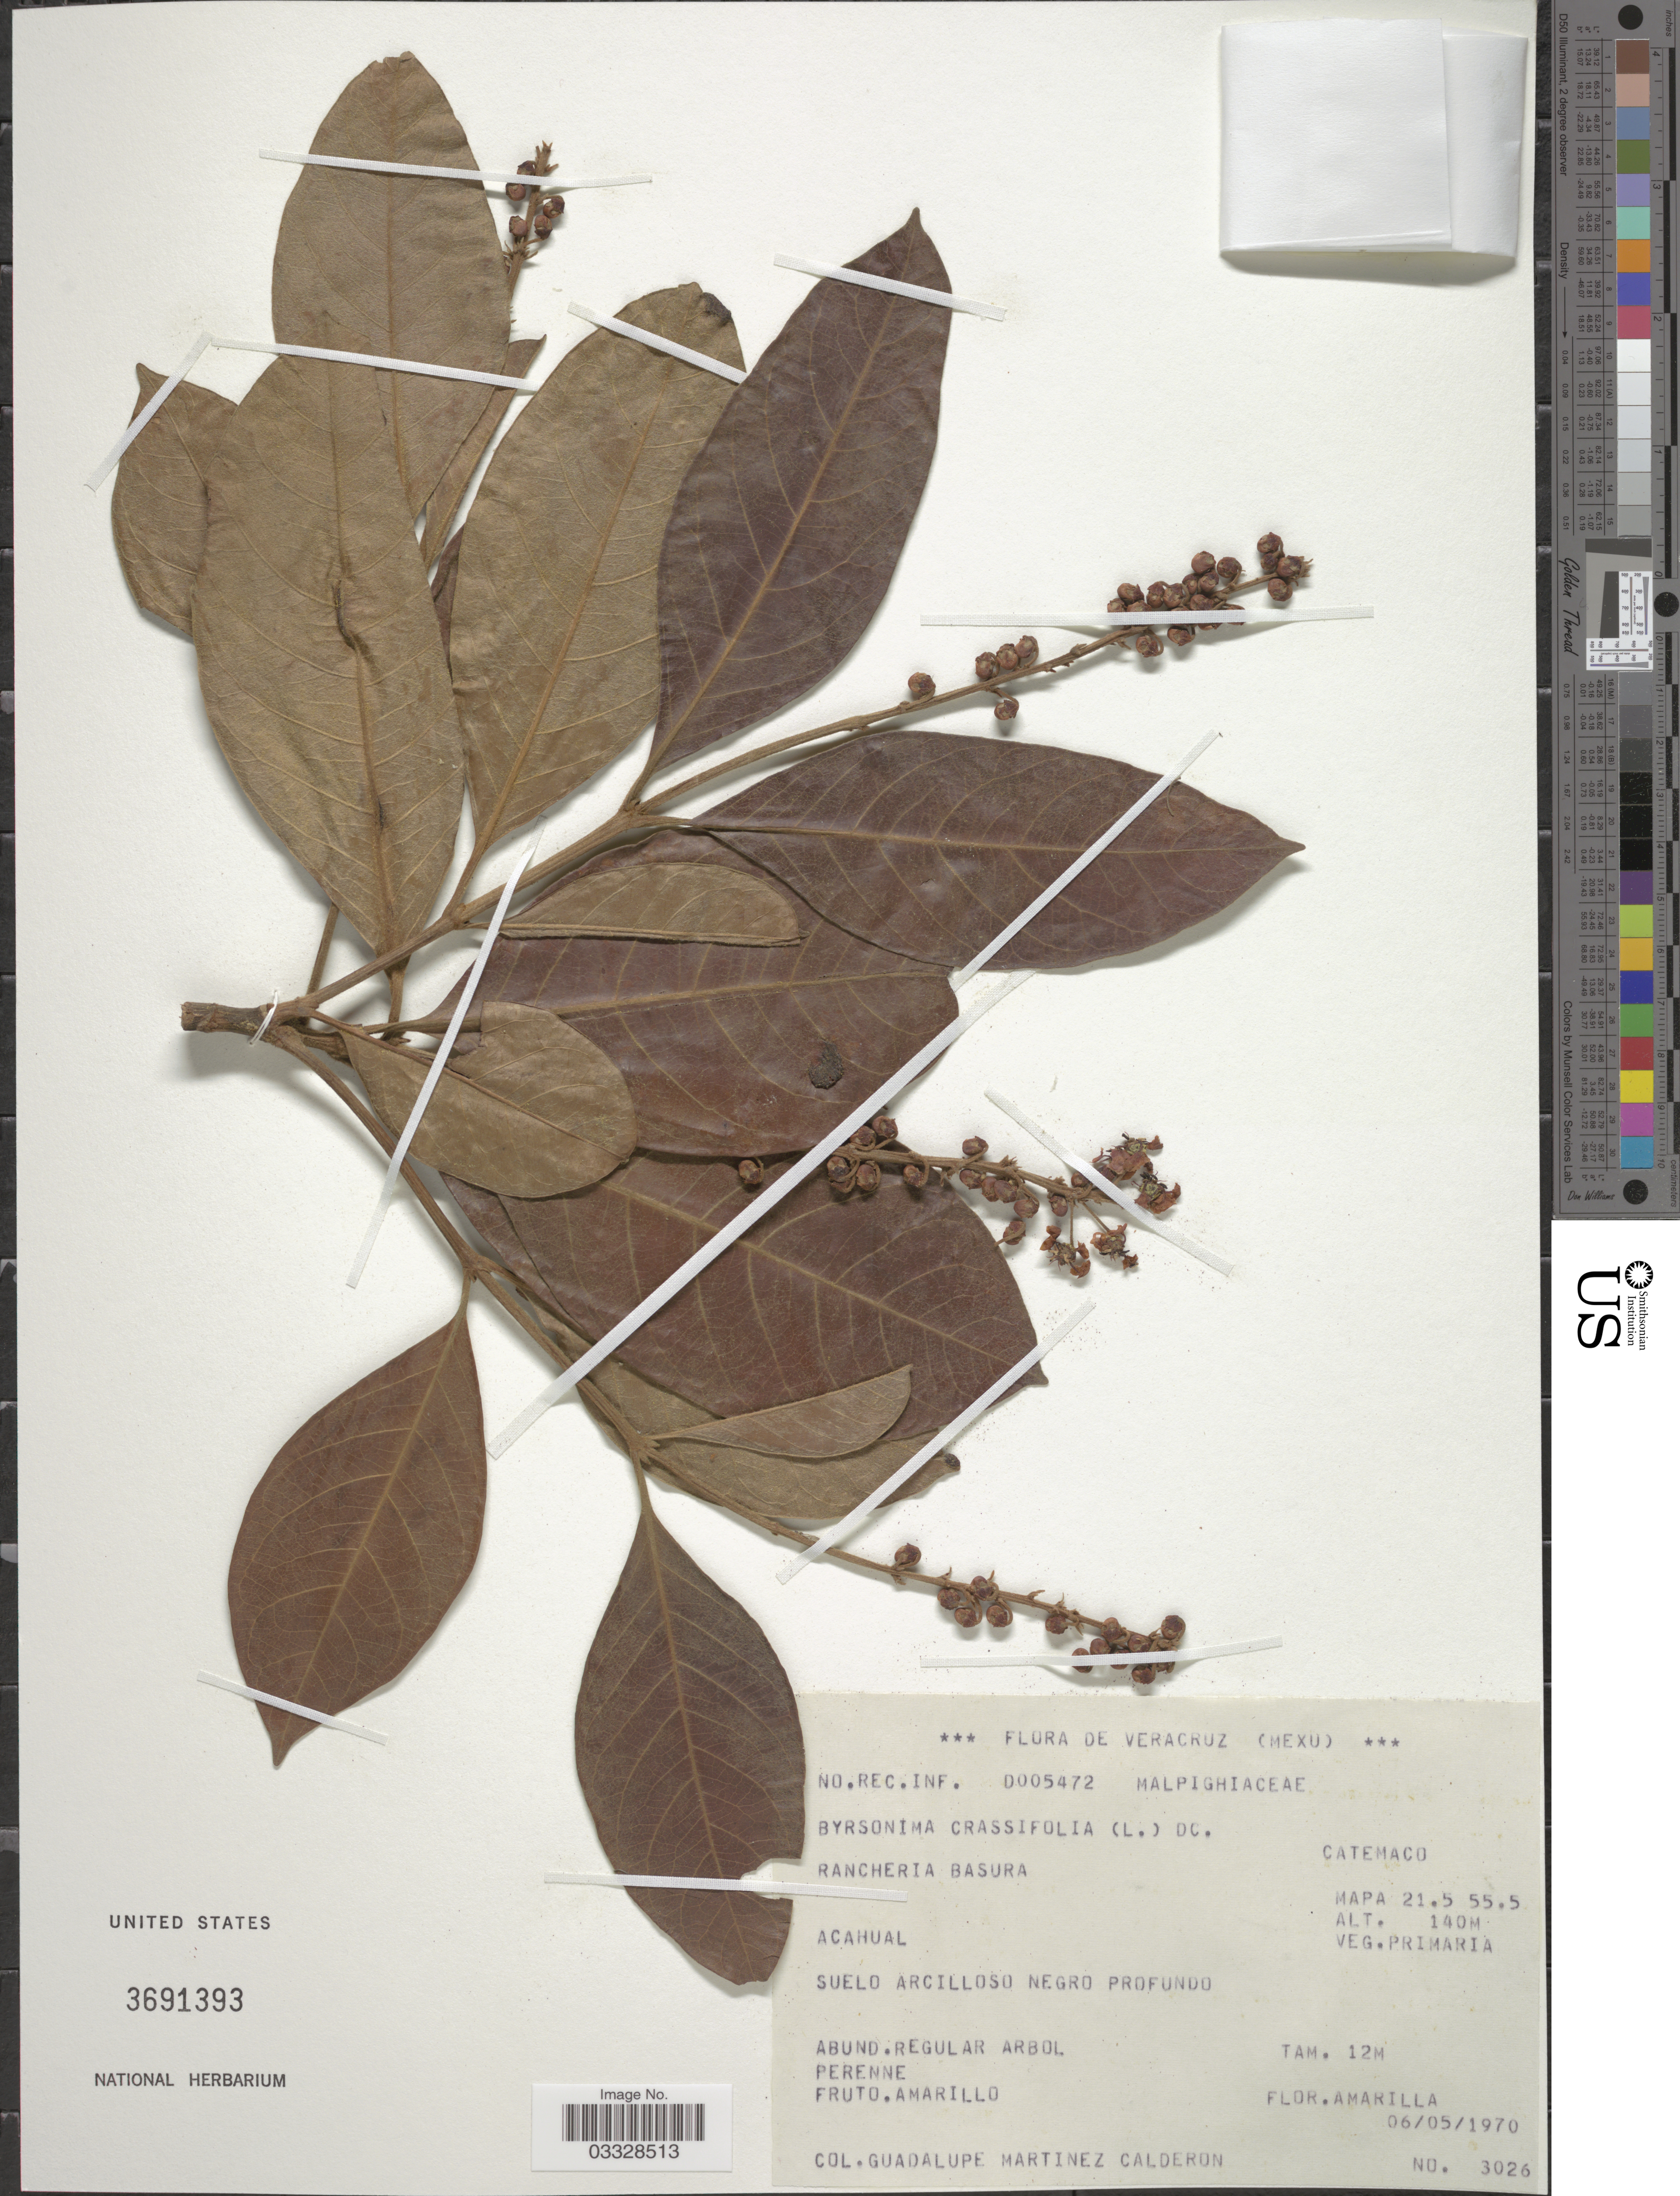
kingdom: Plantae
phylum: Tracheophyta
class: Magnoliopsida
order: Malpighiales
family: Malpighiaceae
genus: Byrsonima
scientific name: Byrsonima crassifolia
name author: (L.) Kunth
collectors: G. Martinez-C.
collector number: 3026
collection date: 1970-05-06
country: Mexico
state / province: Veracruz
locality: Veracruz. Catemaco. Mapa 21.5 55.5.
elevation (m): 140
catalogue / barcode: US 3691393